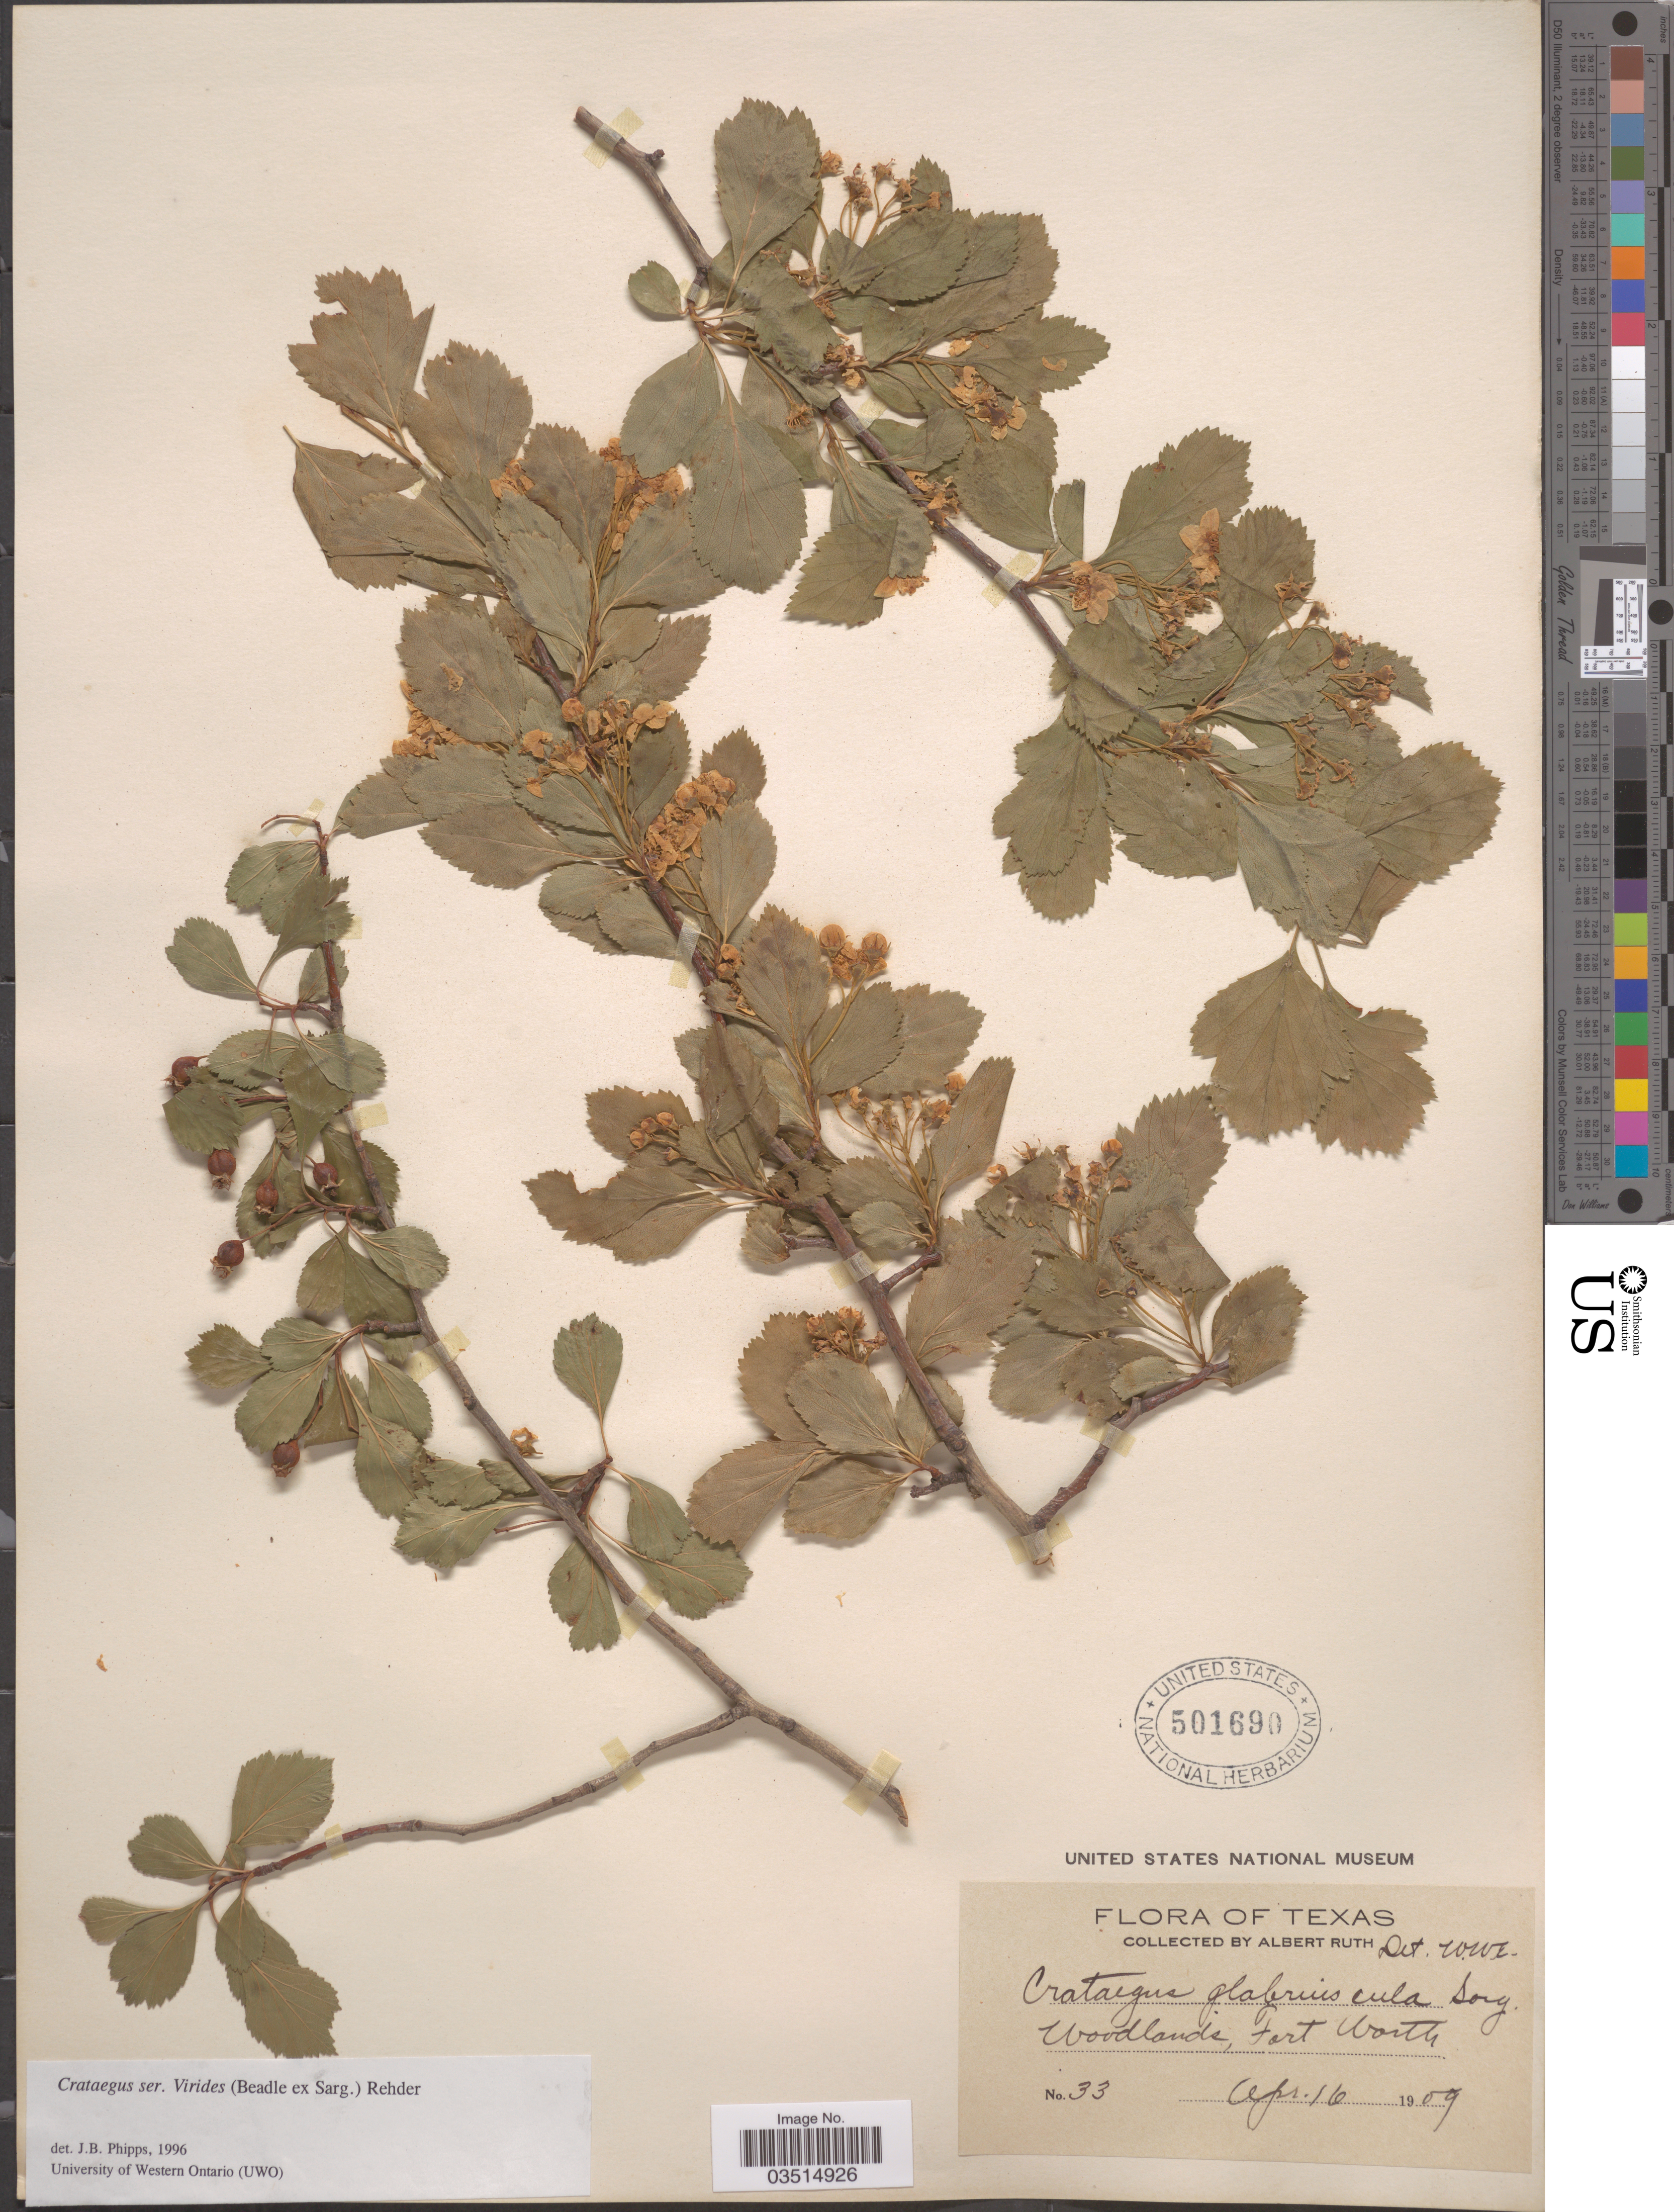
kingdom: Plantae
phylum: Tracheophyta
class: Magnoliopsida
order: Rosales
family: Rosaceae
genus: Crataegus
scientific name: Crataegus glabriuscula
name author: Sarg.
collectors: A. Ruth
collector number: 33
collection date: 1909-04-16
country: United States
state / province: Texas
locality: Fort Worth.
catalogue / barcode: US 501690